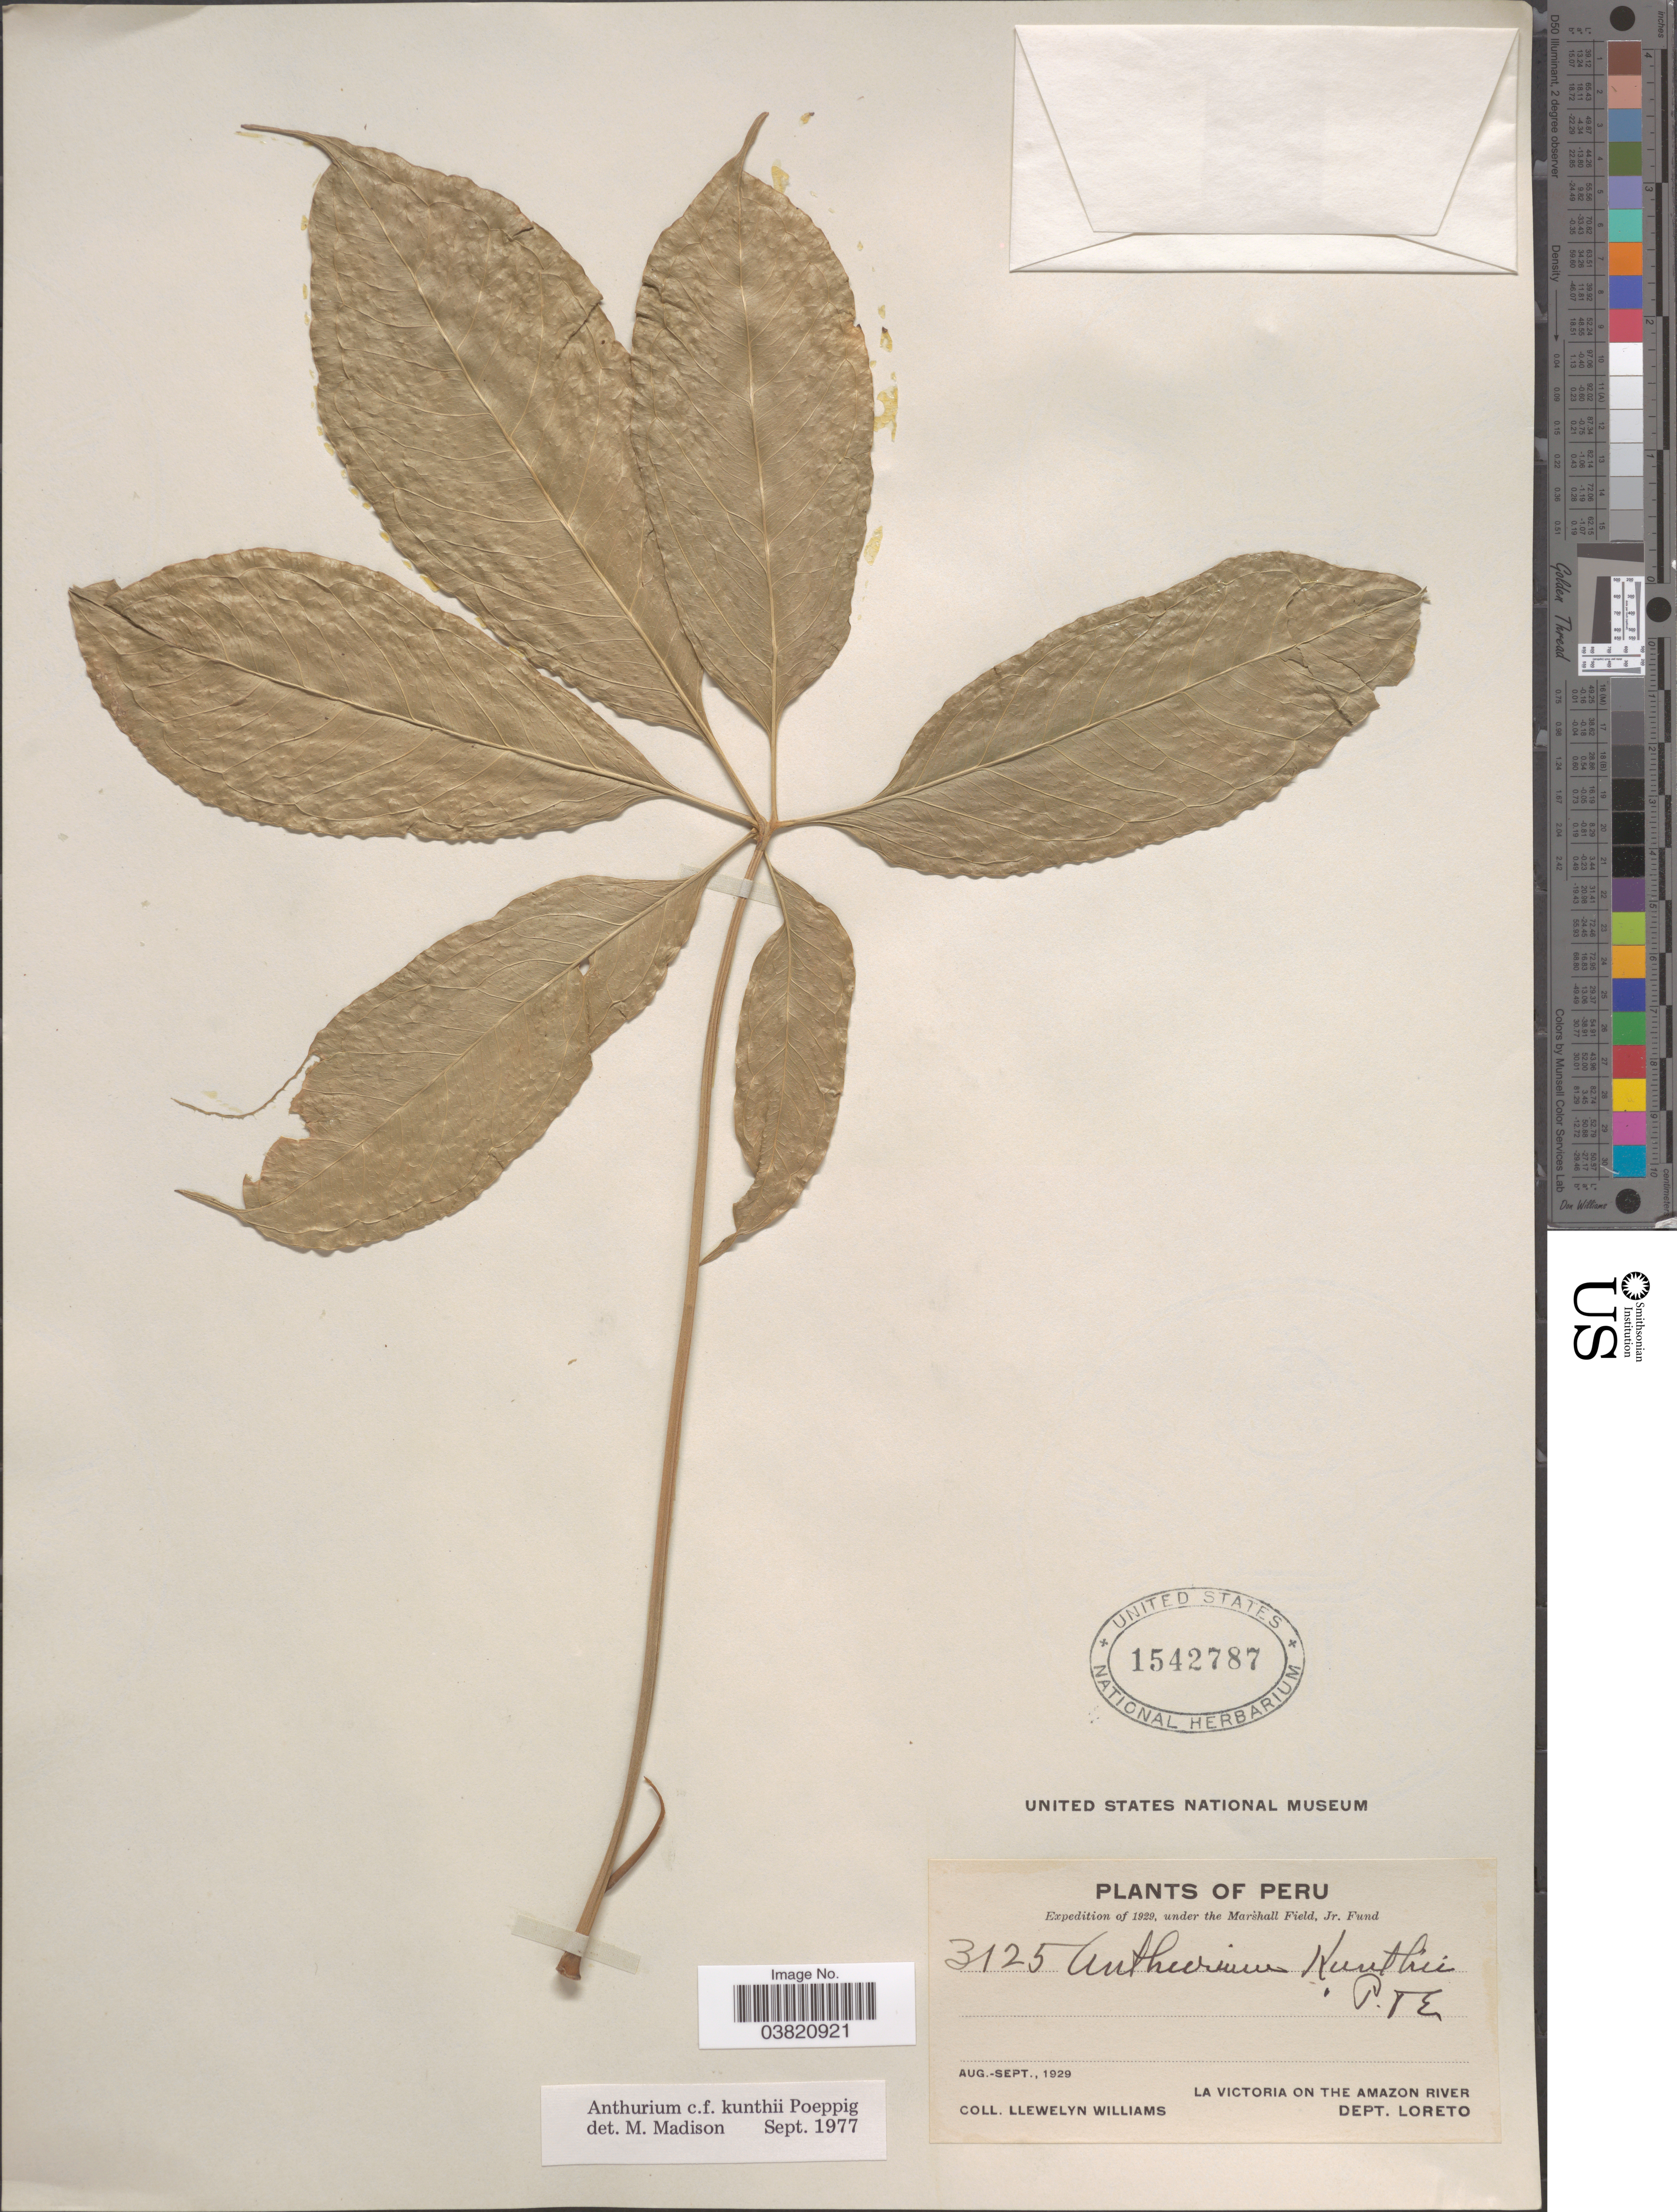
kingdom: Plantae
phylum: Tracheophyta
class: Liliopsida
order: Alismatales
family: Araceae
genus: Anthurium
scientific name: Anthurium kunthii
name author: Poepp.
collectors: Ll. Williams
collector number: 3125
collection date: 1929-08/1929-09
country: Peru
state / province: Loreto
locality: La Victoria on the Amazon River. Dept. Loreto.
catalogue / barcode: US 1542787